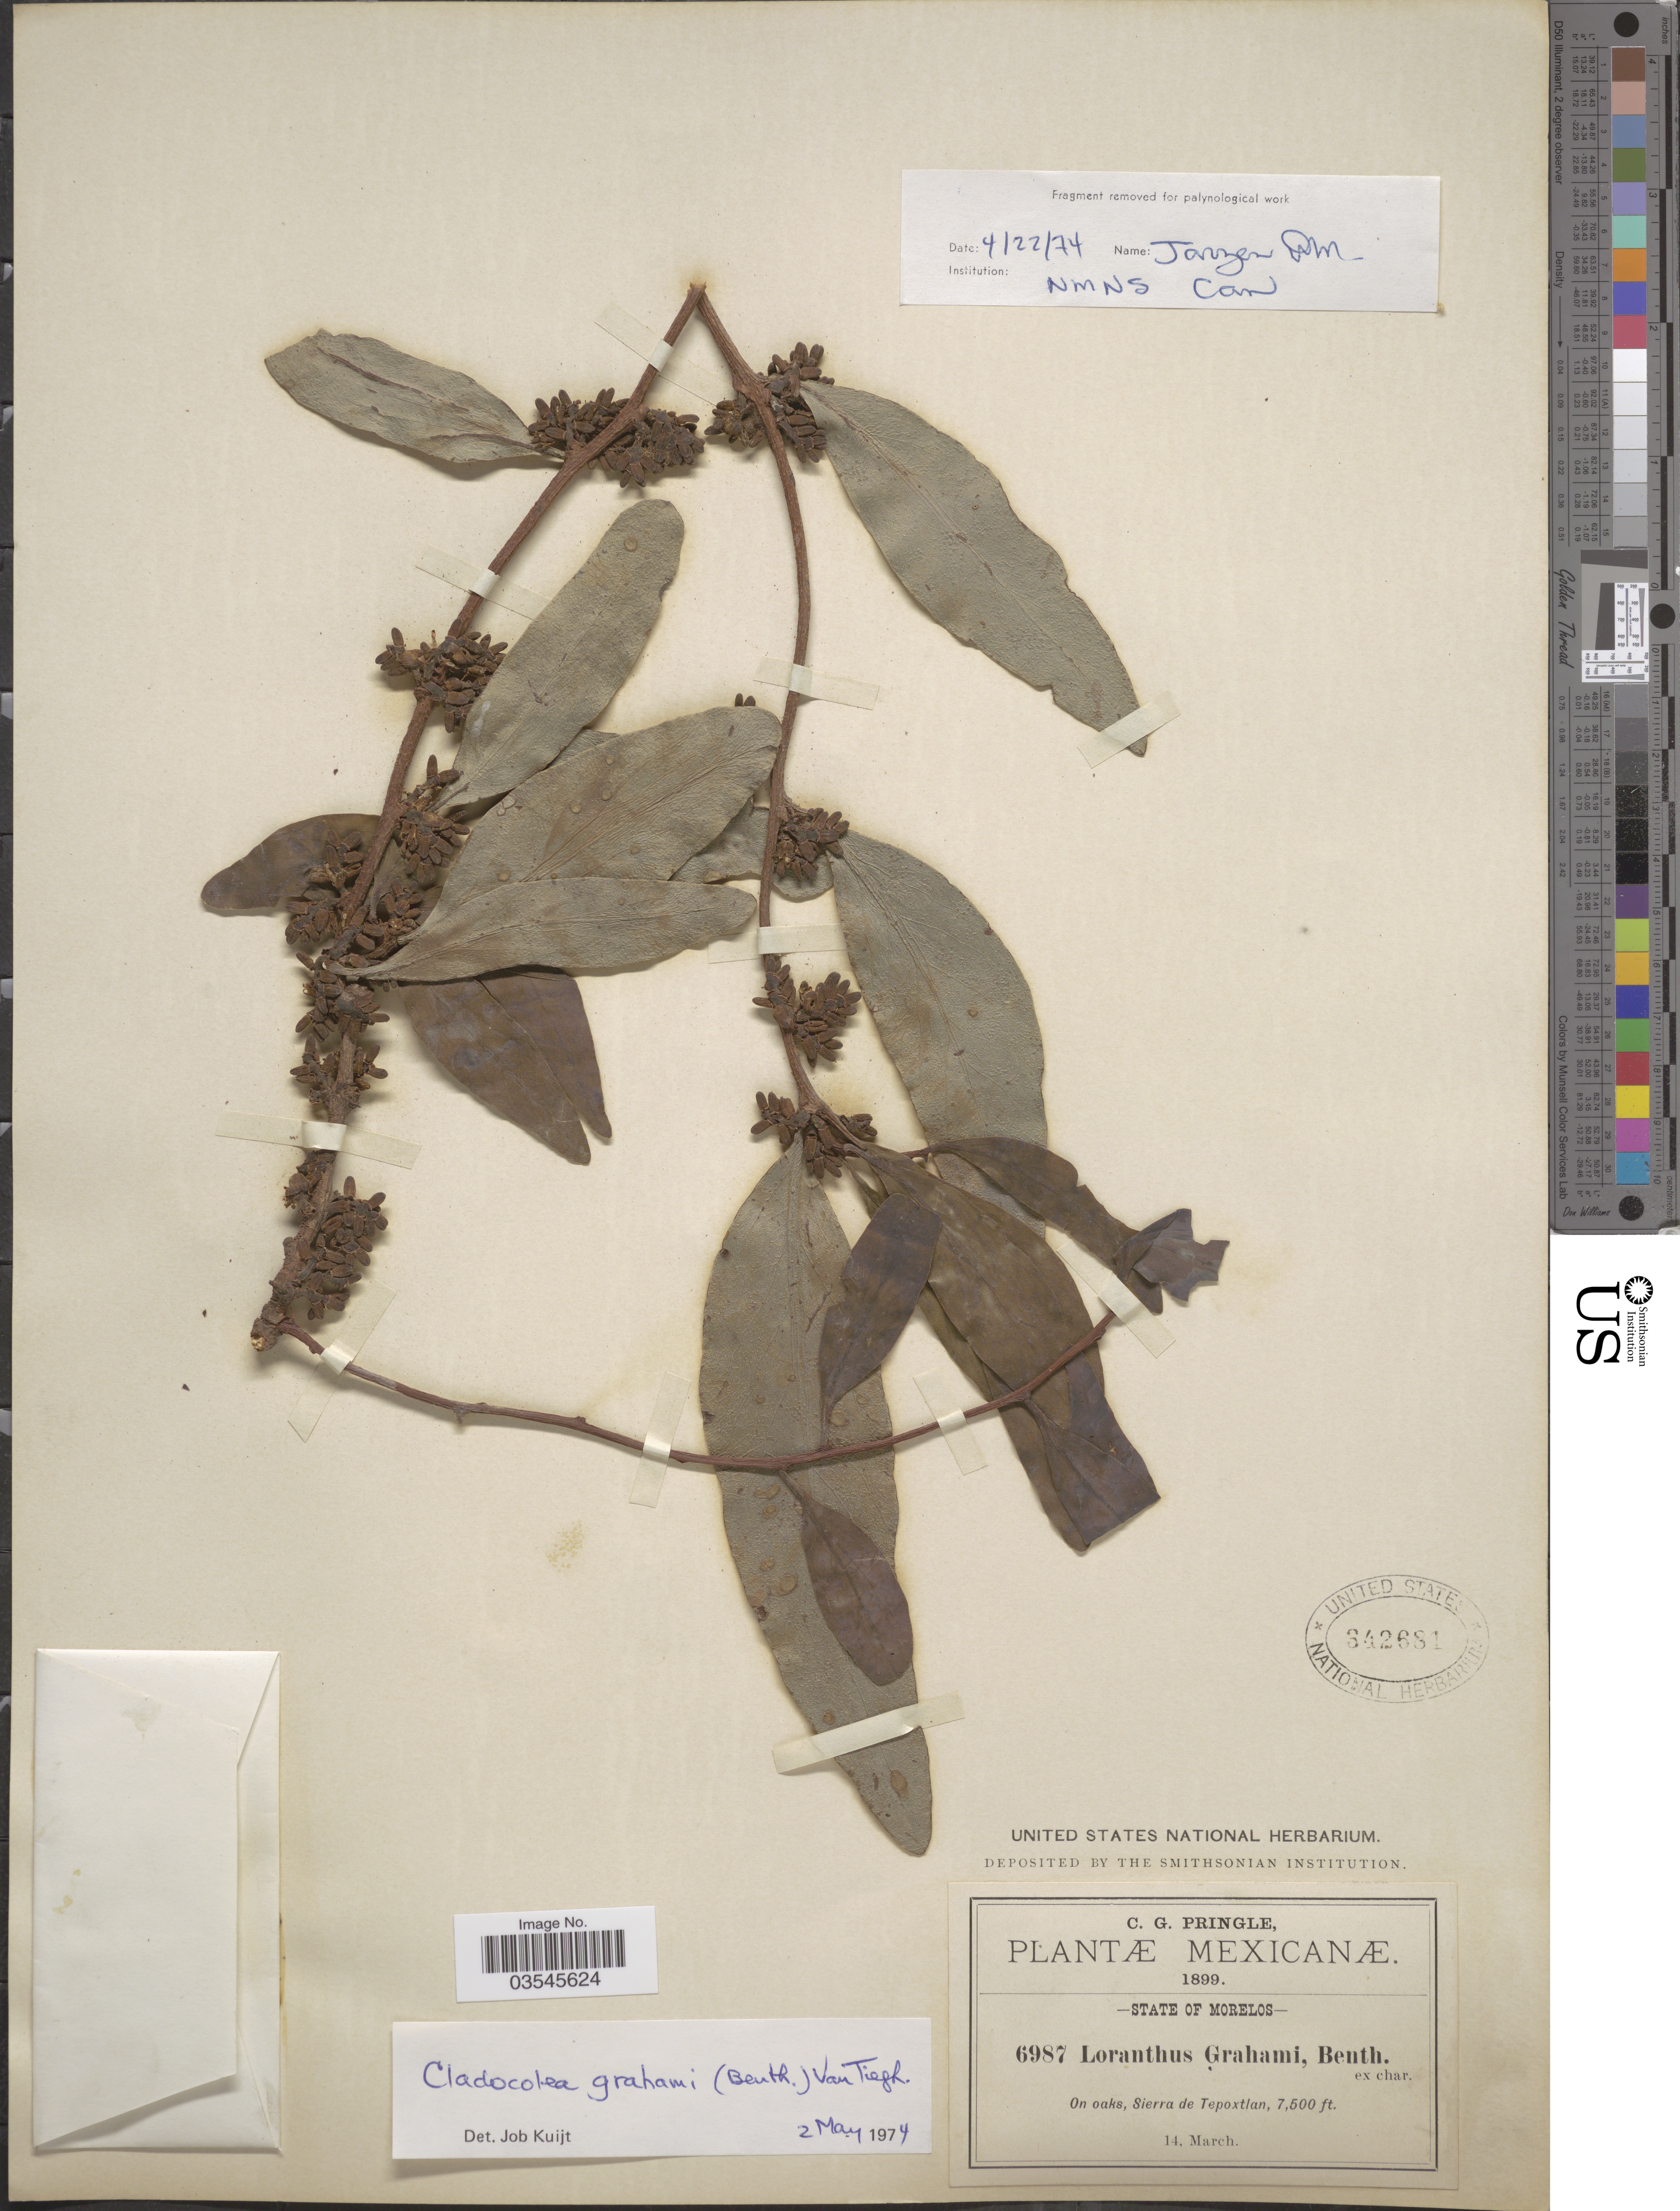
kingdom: Plantae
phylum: Tracheophyta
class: Magnoliopsida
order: Santalales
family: Loranthaceae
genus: Cladocolea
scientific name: Cladocolea grahamii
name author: (Benth.) Tiegh.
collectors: C. G. Pringle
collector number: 6987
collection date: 1899-03-14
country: Mexico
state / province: Morelos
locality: Sierra de Tepoxtlan.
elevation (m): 2286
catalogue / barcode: US 342681